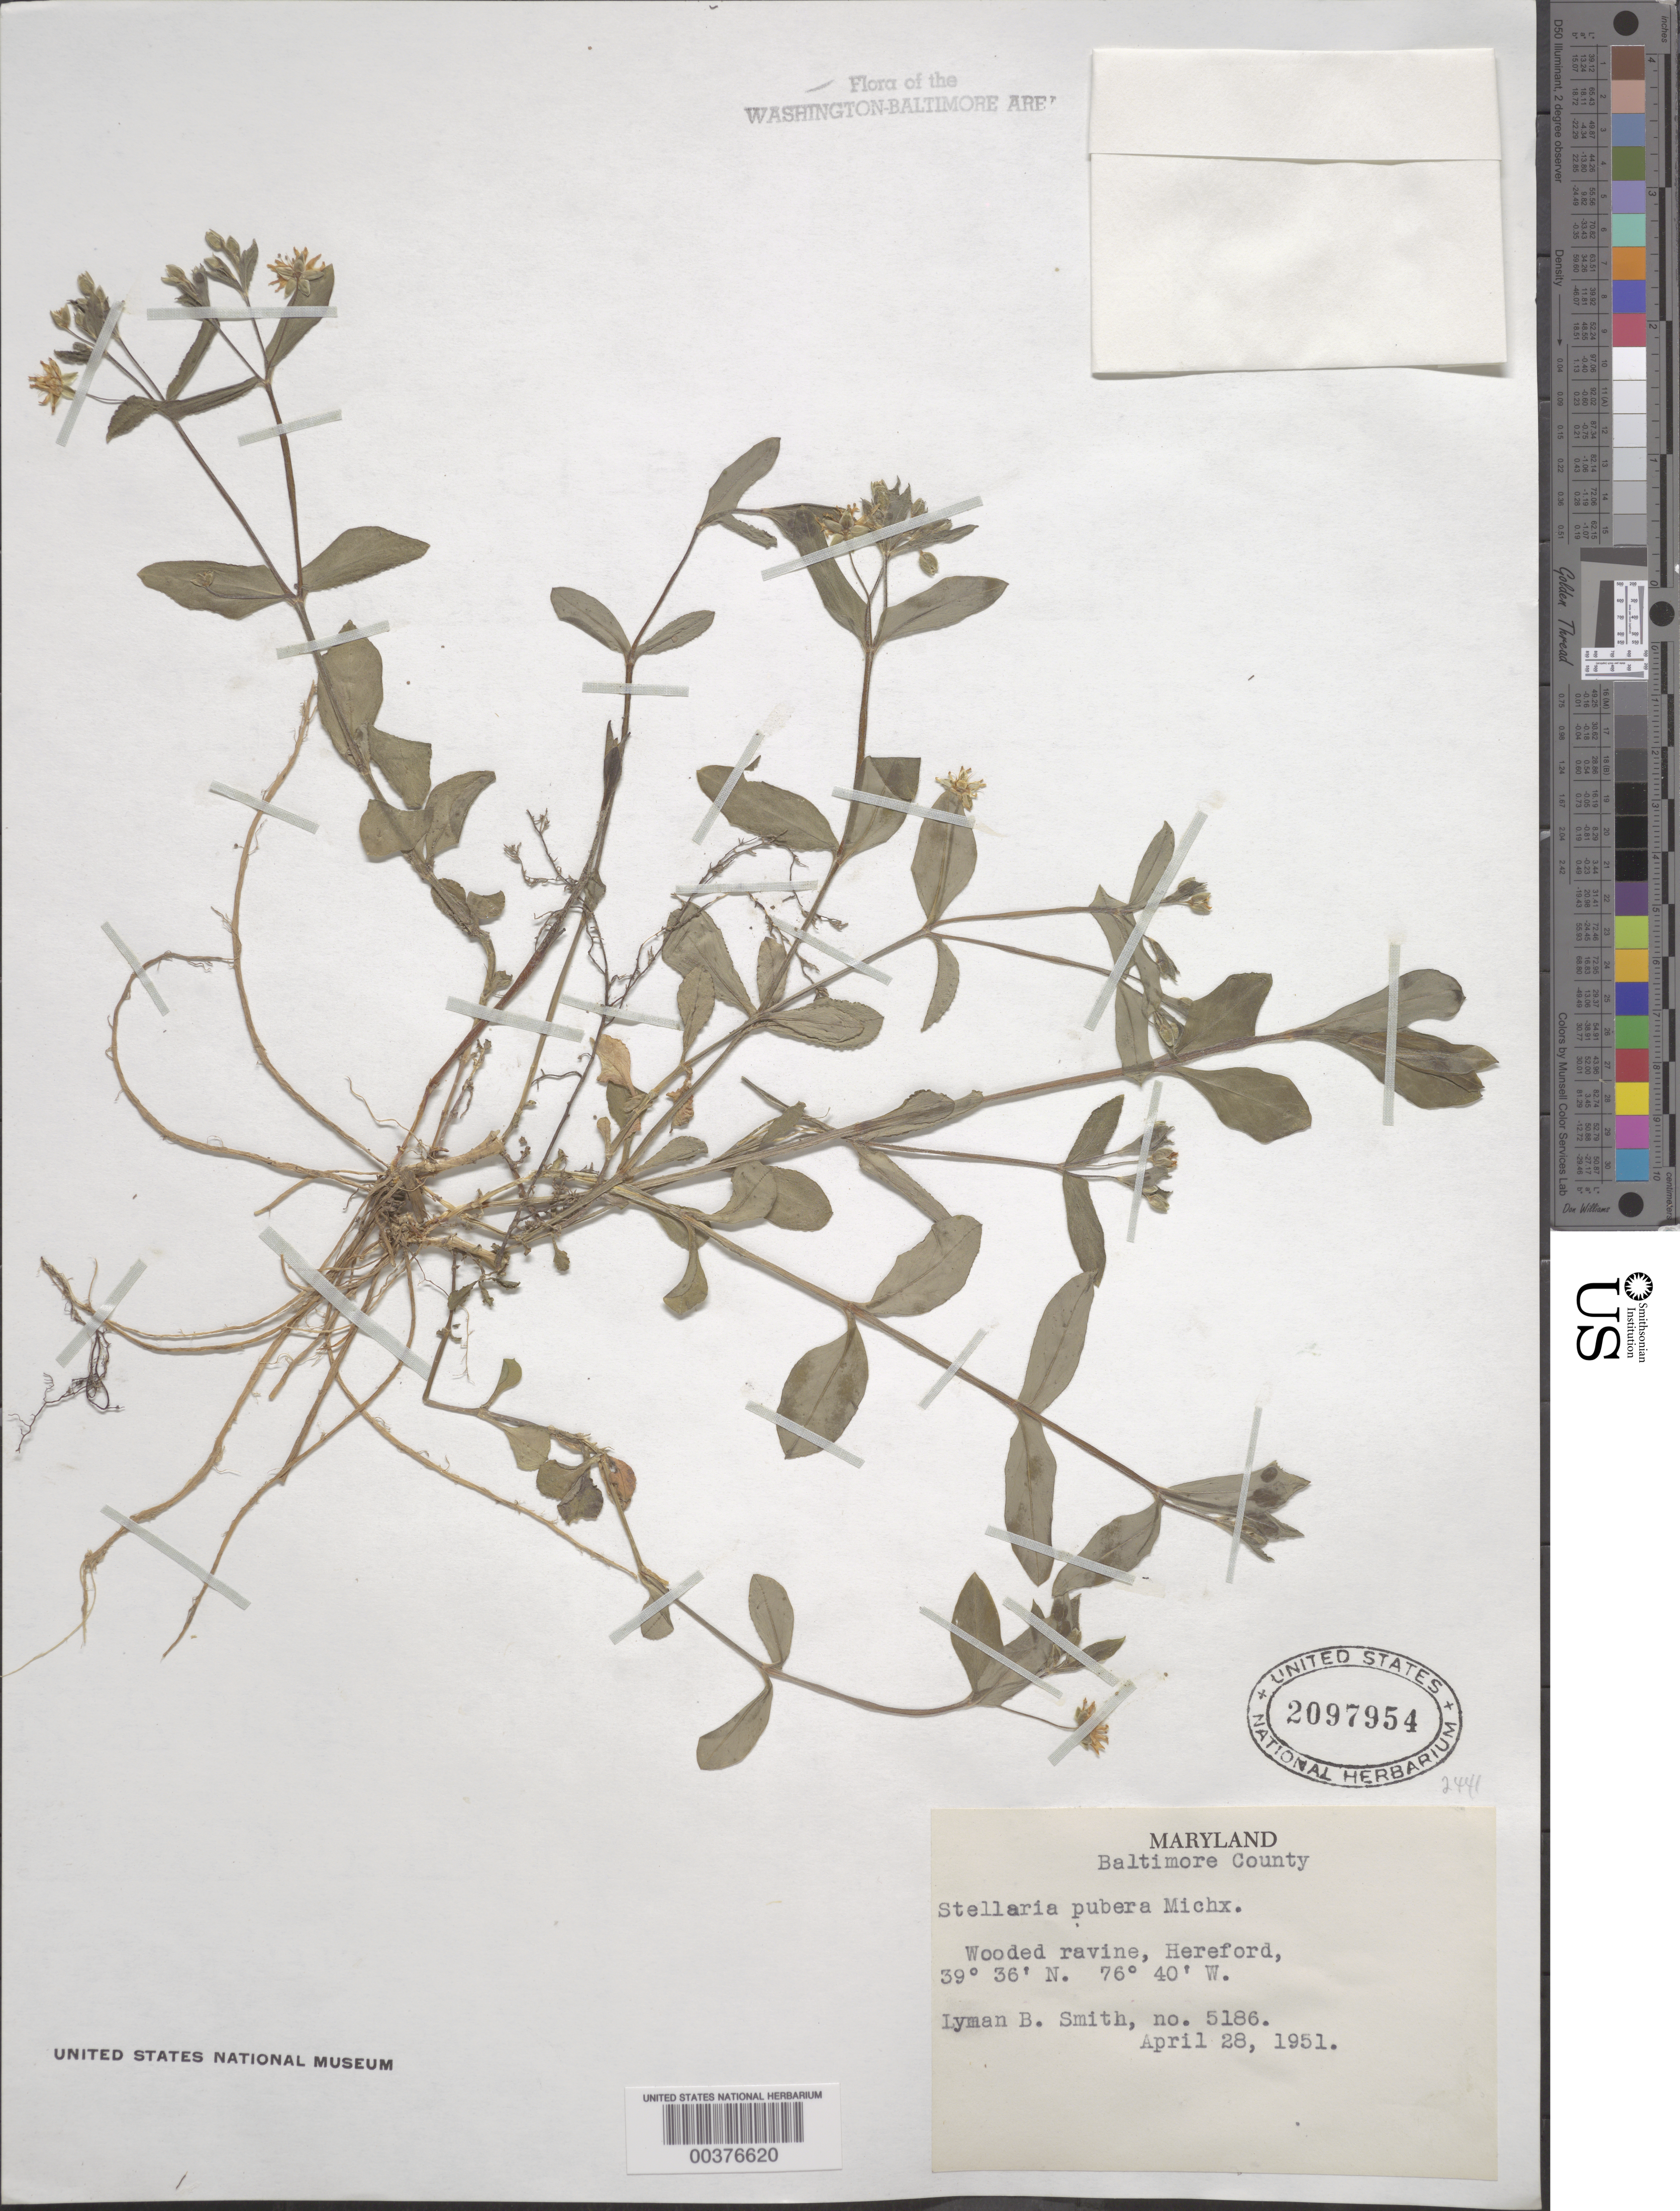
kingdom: Plantae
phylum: Tracheophyta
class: Magnoliopsida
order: Caryophyllales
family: Caryophyllaceae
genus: Stellaria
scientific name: Stellaria pubera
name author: Michx.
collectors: L. Smith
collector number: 5186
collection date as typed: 28 Apr 1951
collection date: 1951-04-28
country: United States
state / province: Maryland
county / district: Baltimore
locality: Hereford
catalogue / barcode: US 2097954